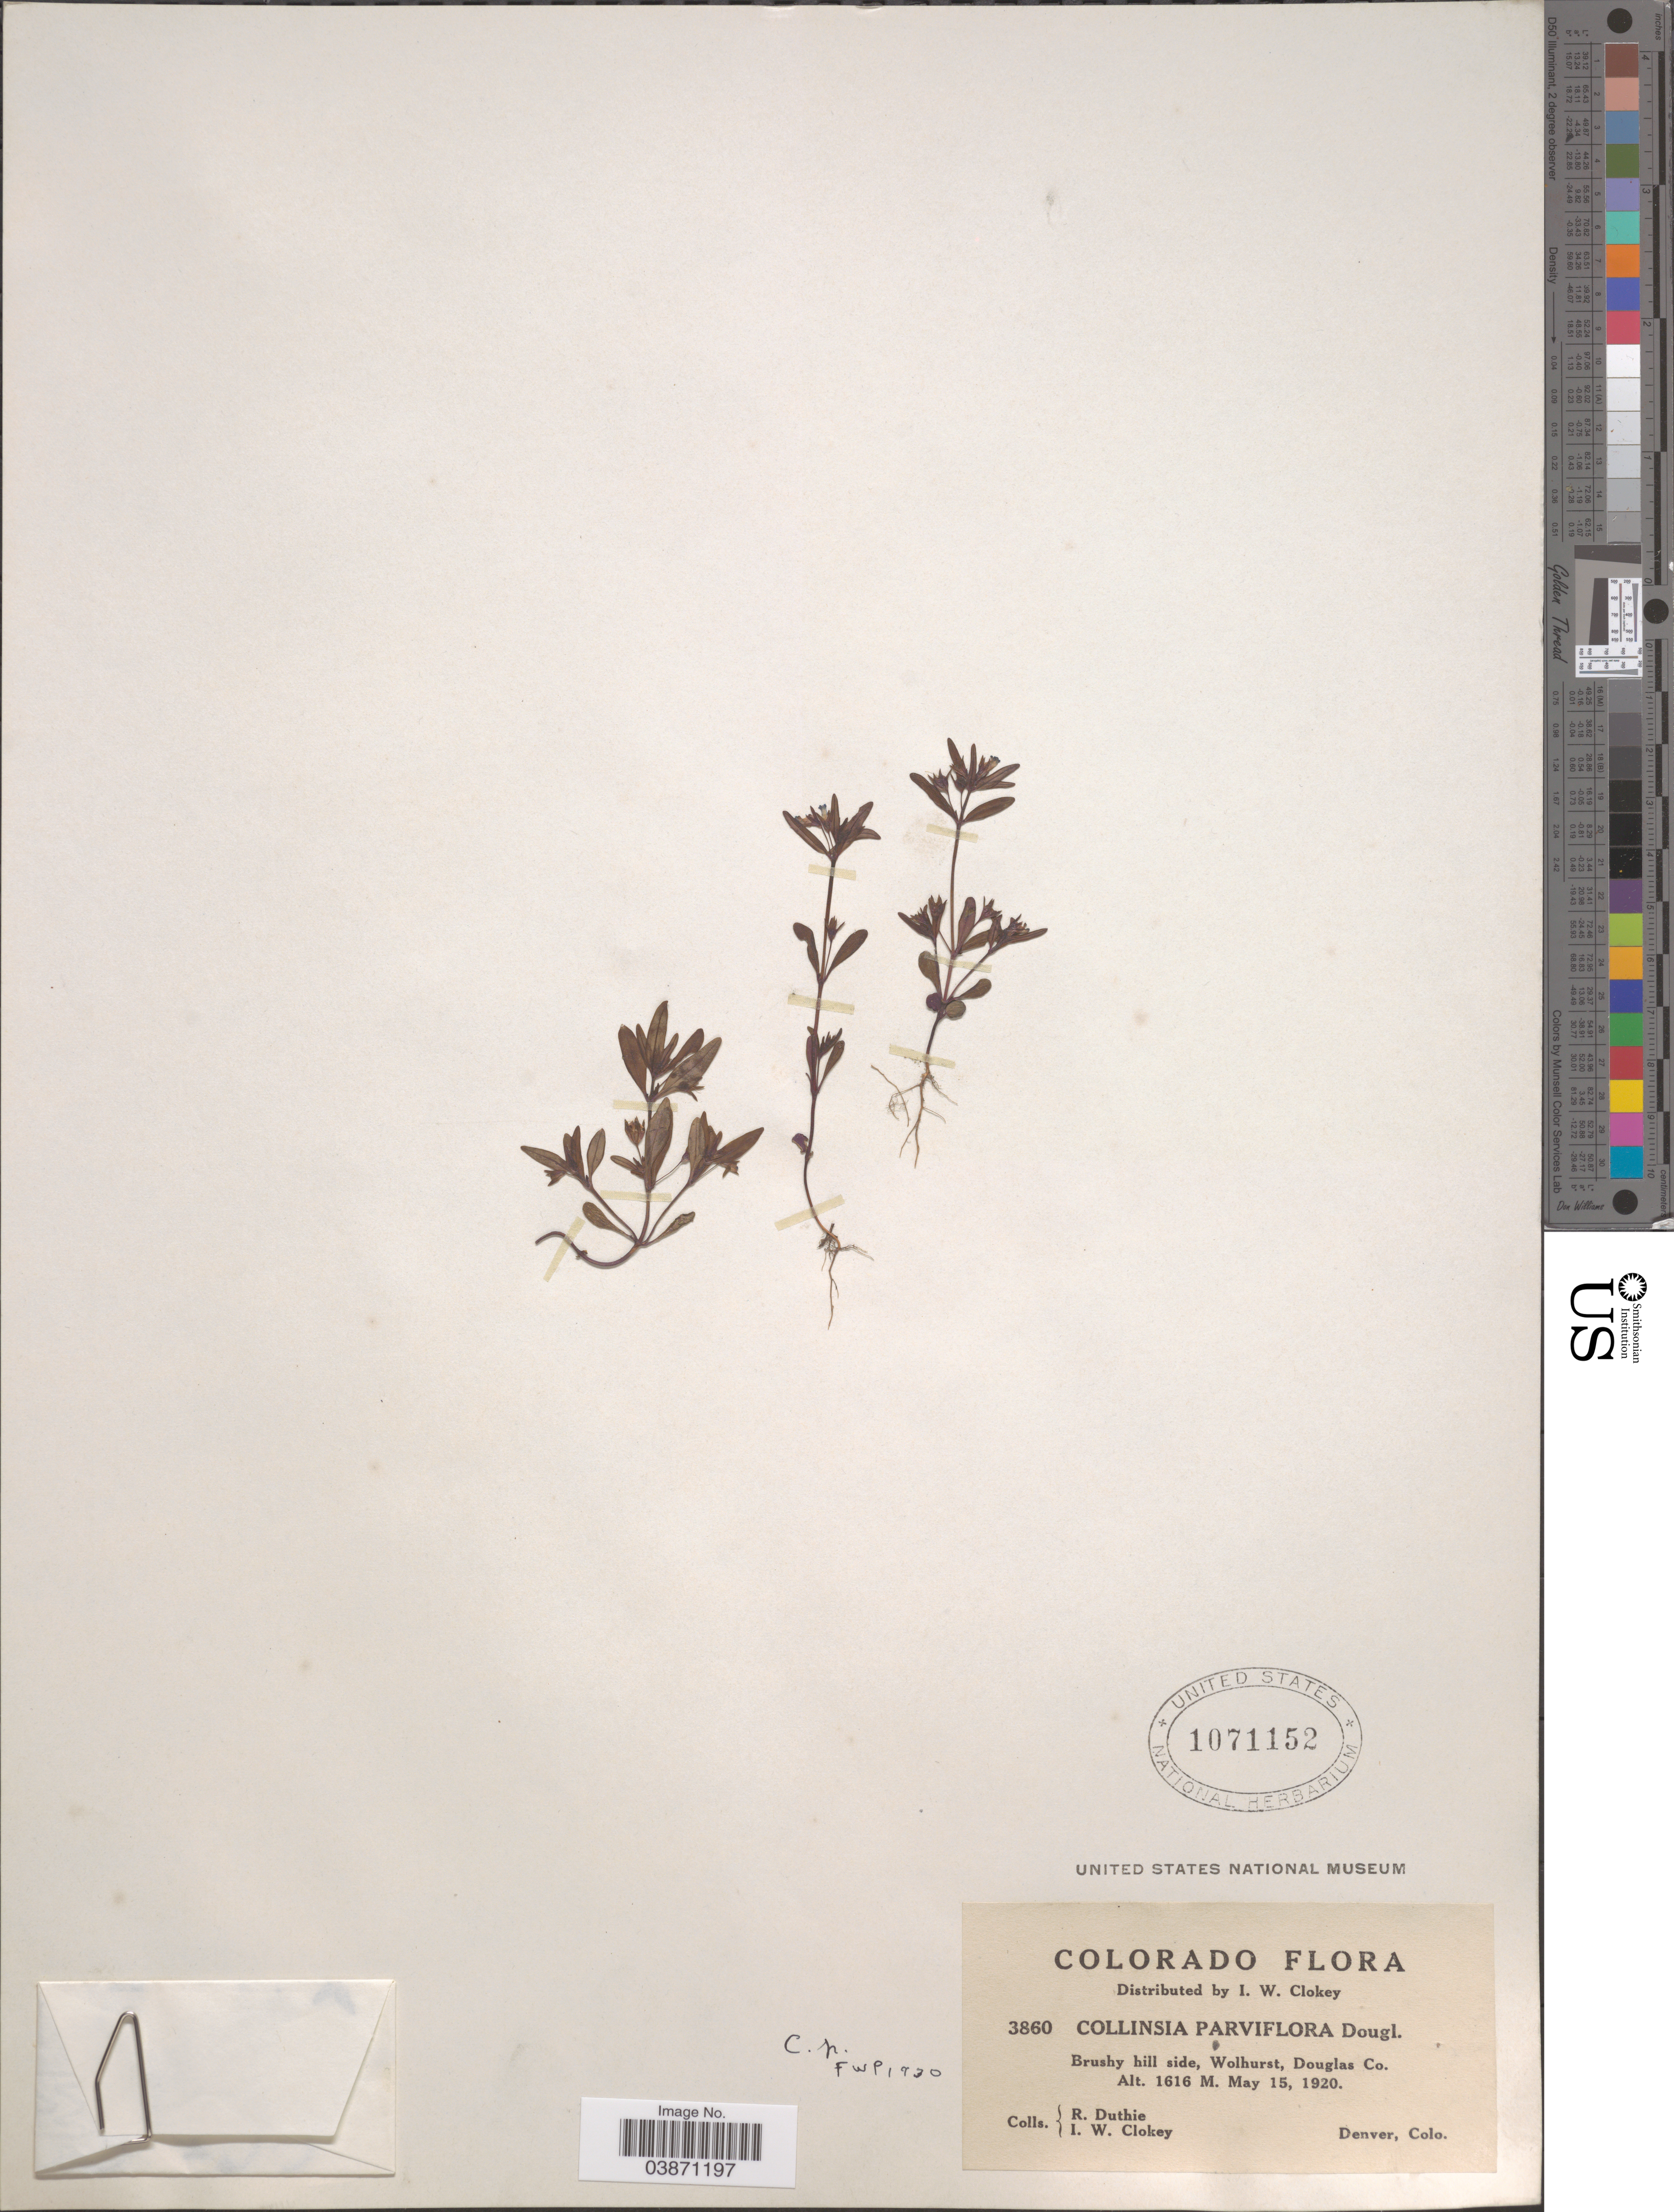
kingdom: Plantae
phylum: Tracheophyta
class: Magnoliopsida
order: Lamiales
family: Plantaginaceae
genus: Collinsia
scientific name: Collinsia parviflora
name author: Douglas ex Lindl.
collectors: R. Duthie & I. W. Clokey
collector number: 3860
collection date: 1920-05-15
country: United States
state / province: Colorado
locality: Brushy hill side, Wolhurst, Douglas Co. Denver.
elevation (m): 1616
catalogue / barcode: US 1071152